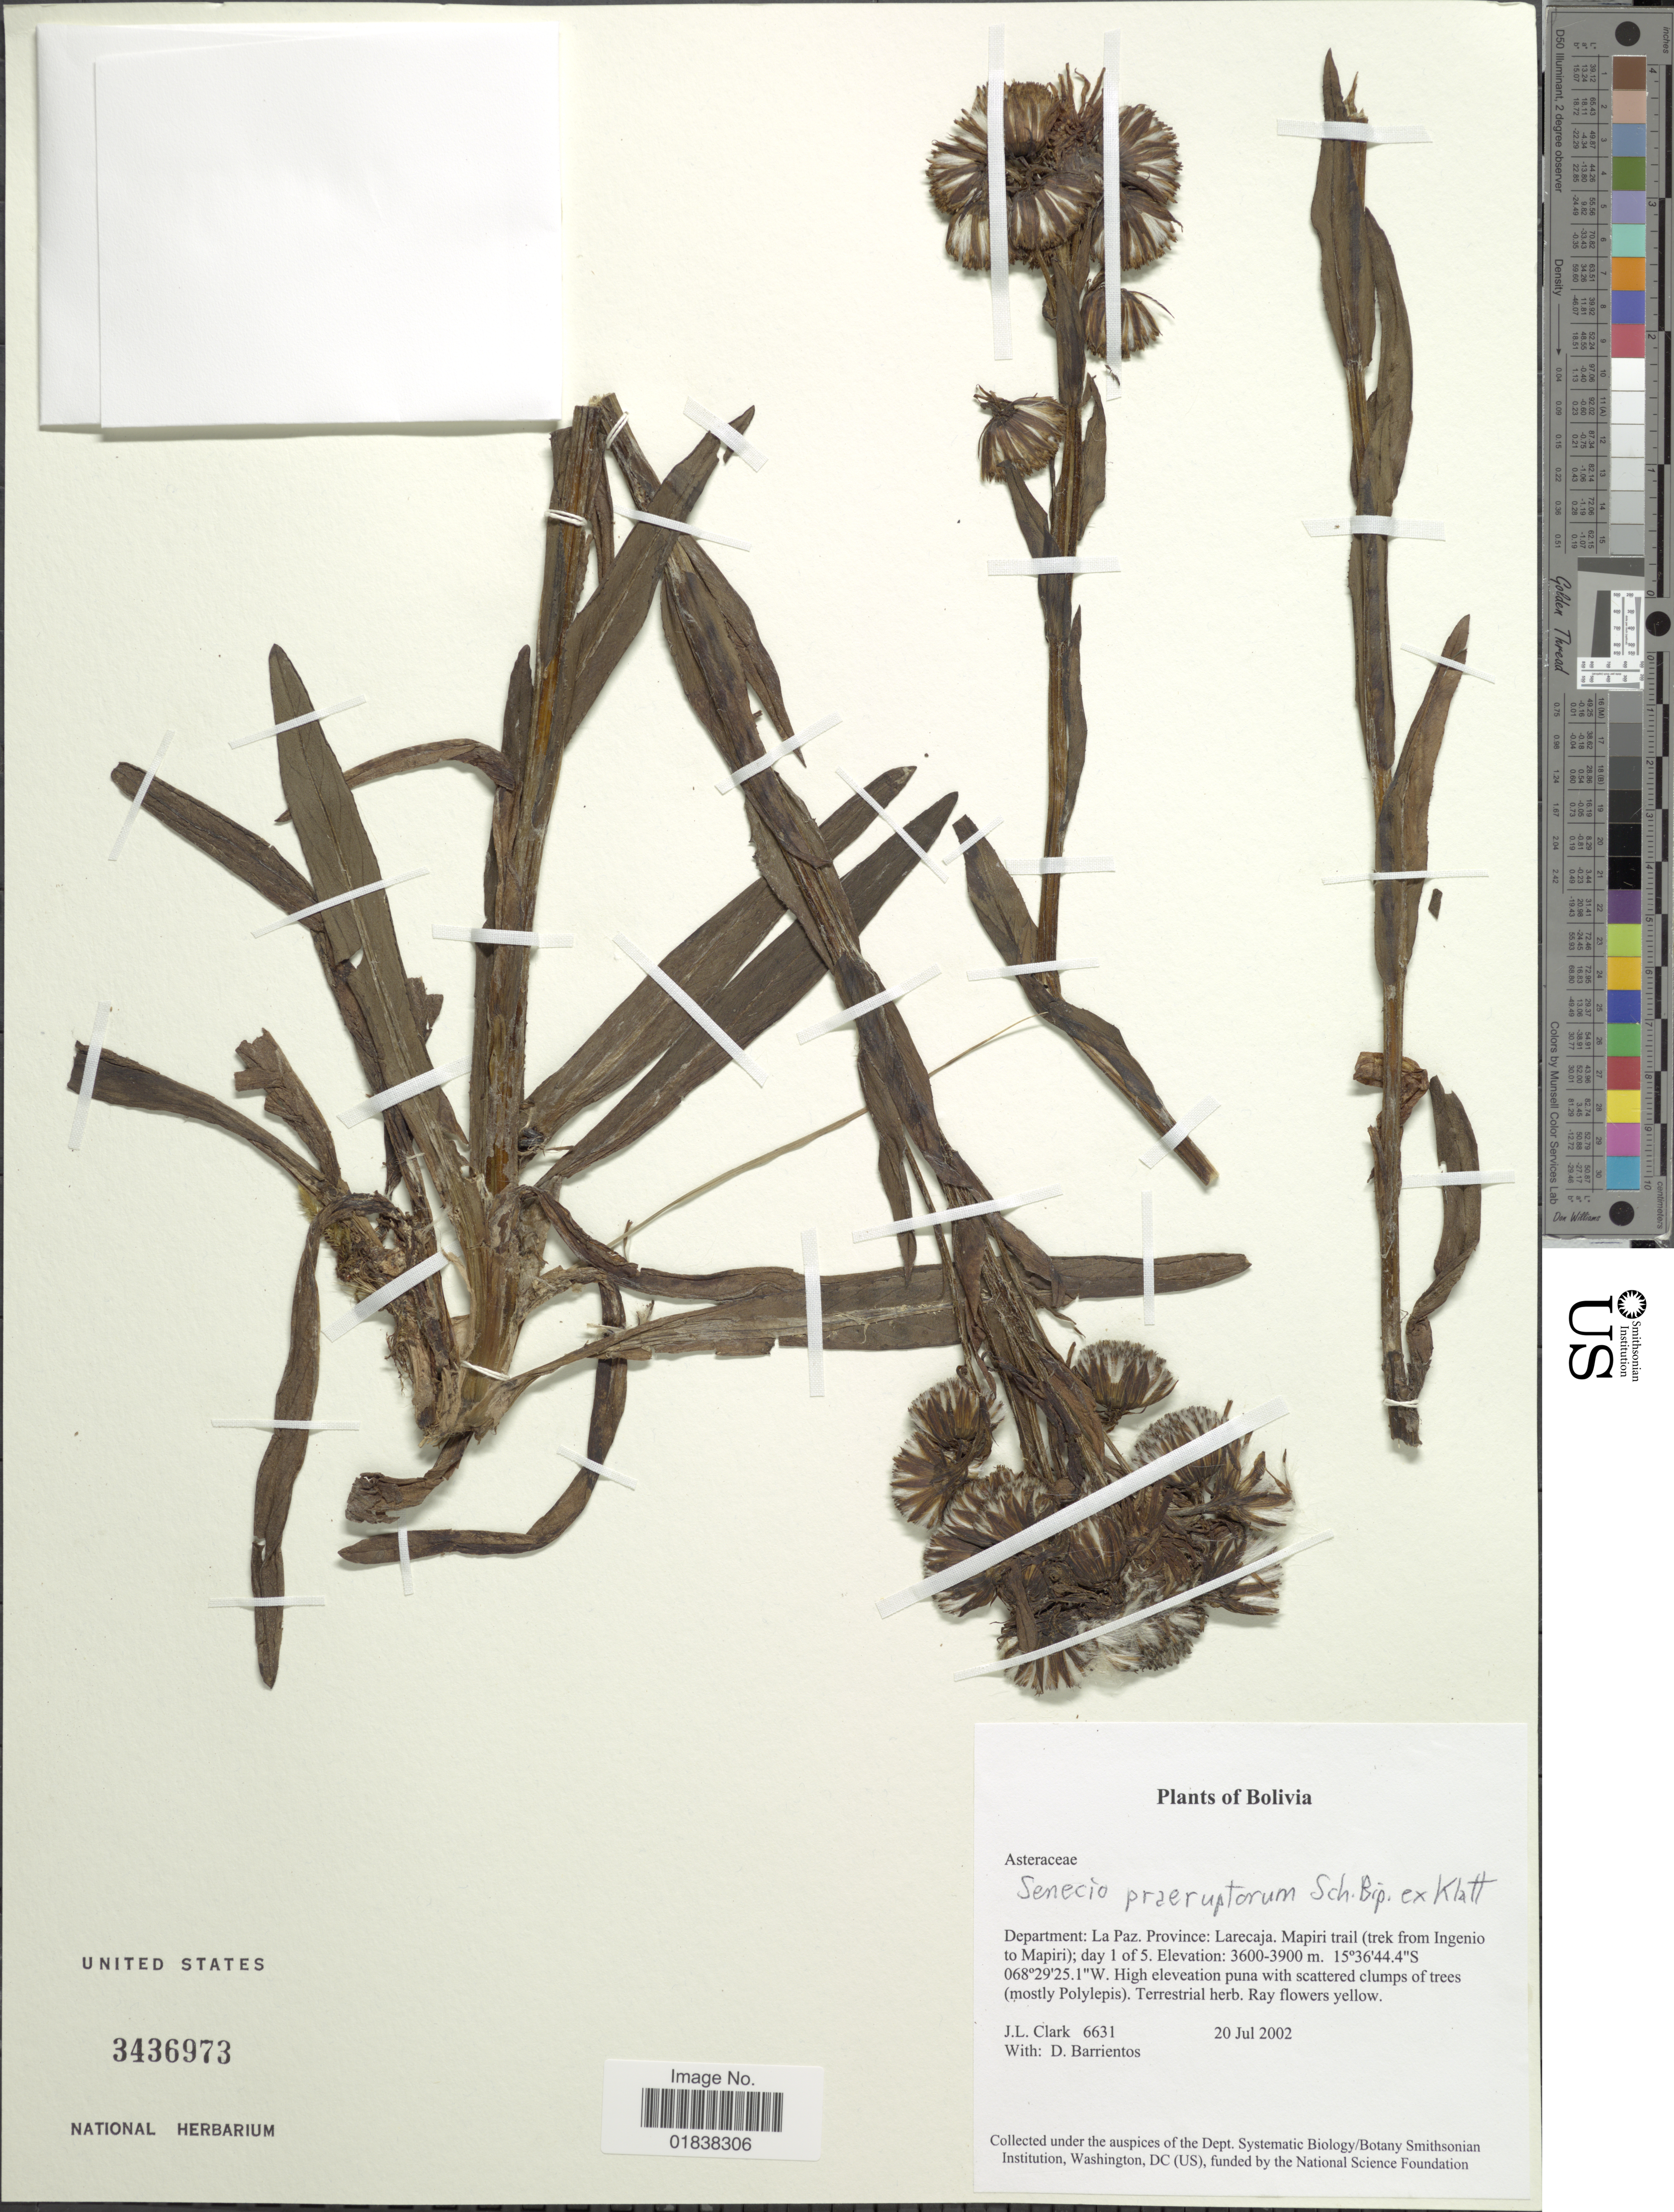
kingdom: Plantae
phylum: Tracheophyta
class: Magnoliopsida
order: Asterales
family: Asteraceae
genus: Senecio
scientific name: Senecio tephrosioides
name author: Turcz.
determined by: Salomon, Luciana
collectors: J. L. Clark & D. Barrientos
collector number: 6631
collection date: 2002-07-20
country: Bolivia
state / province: La Paz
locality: Province Larecaja, Mapiri trail (trek from Ingenio to Mapiri)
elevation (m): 3600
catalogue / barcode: US 3436973